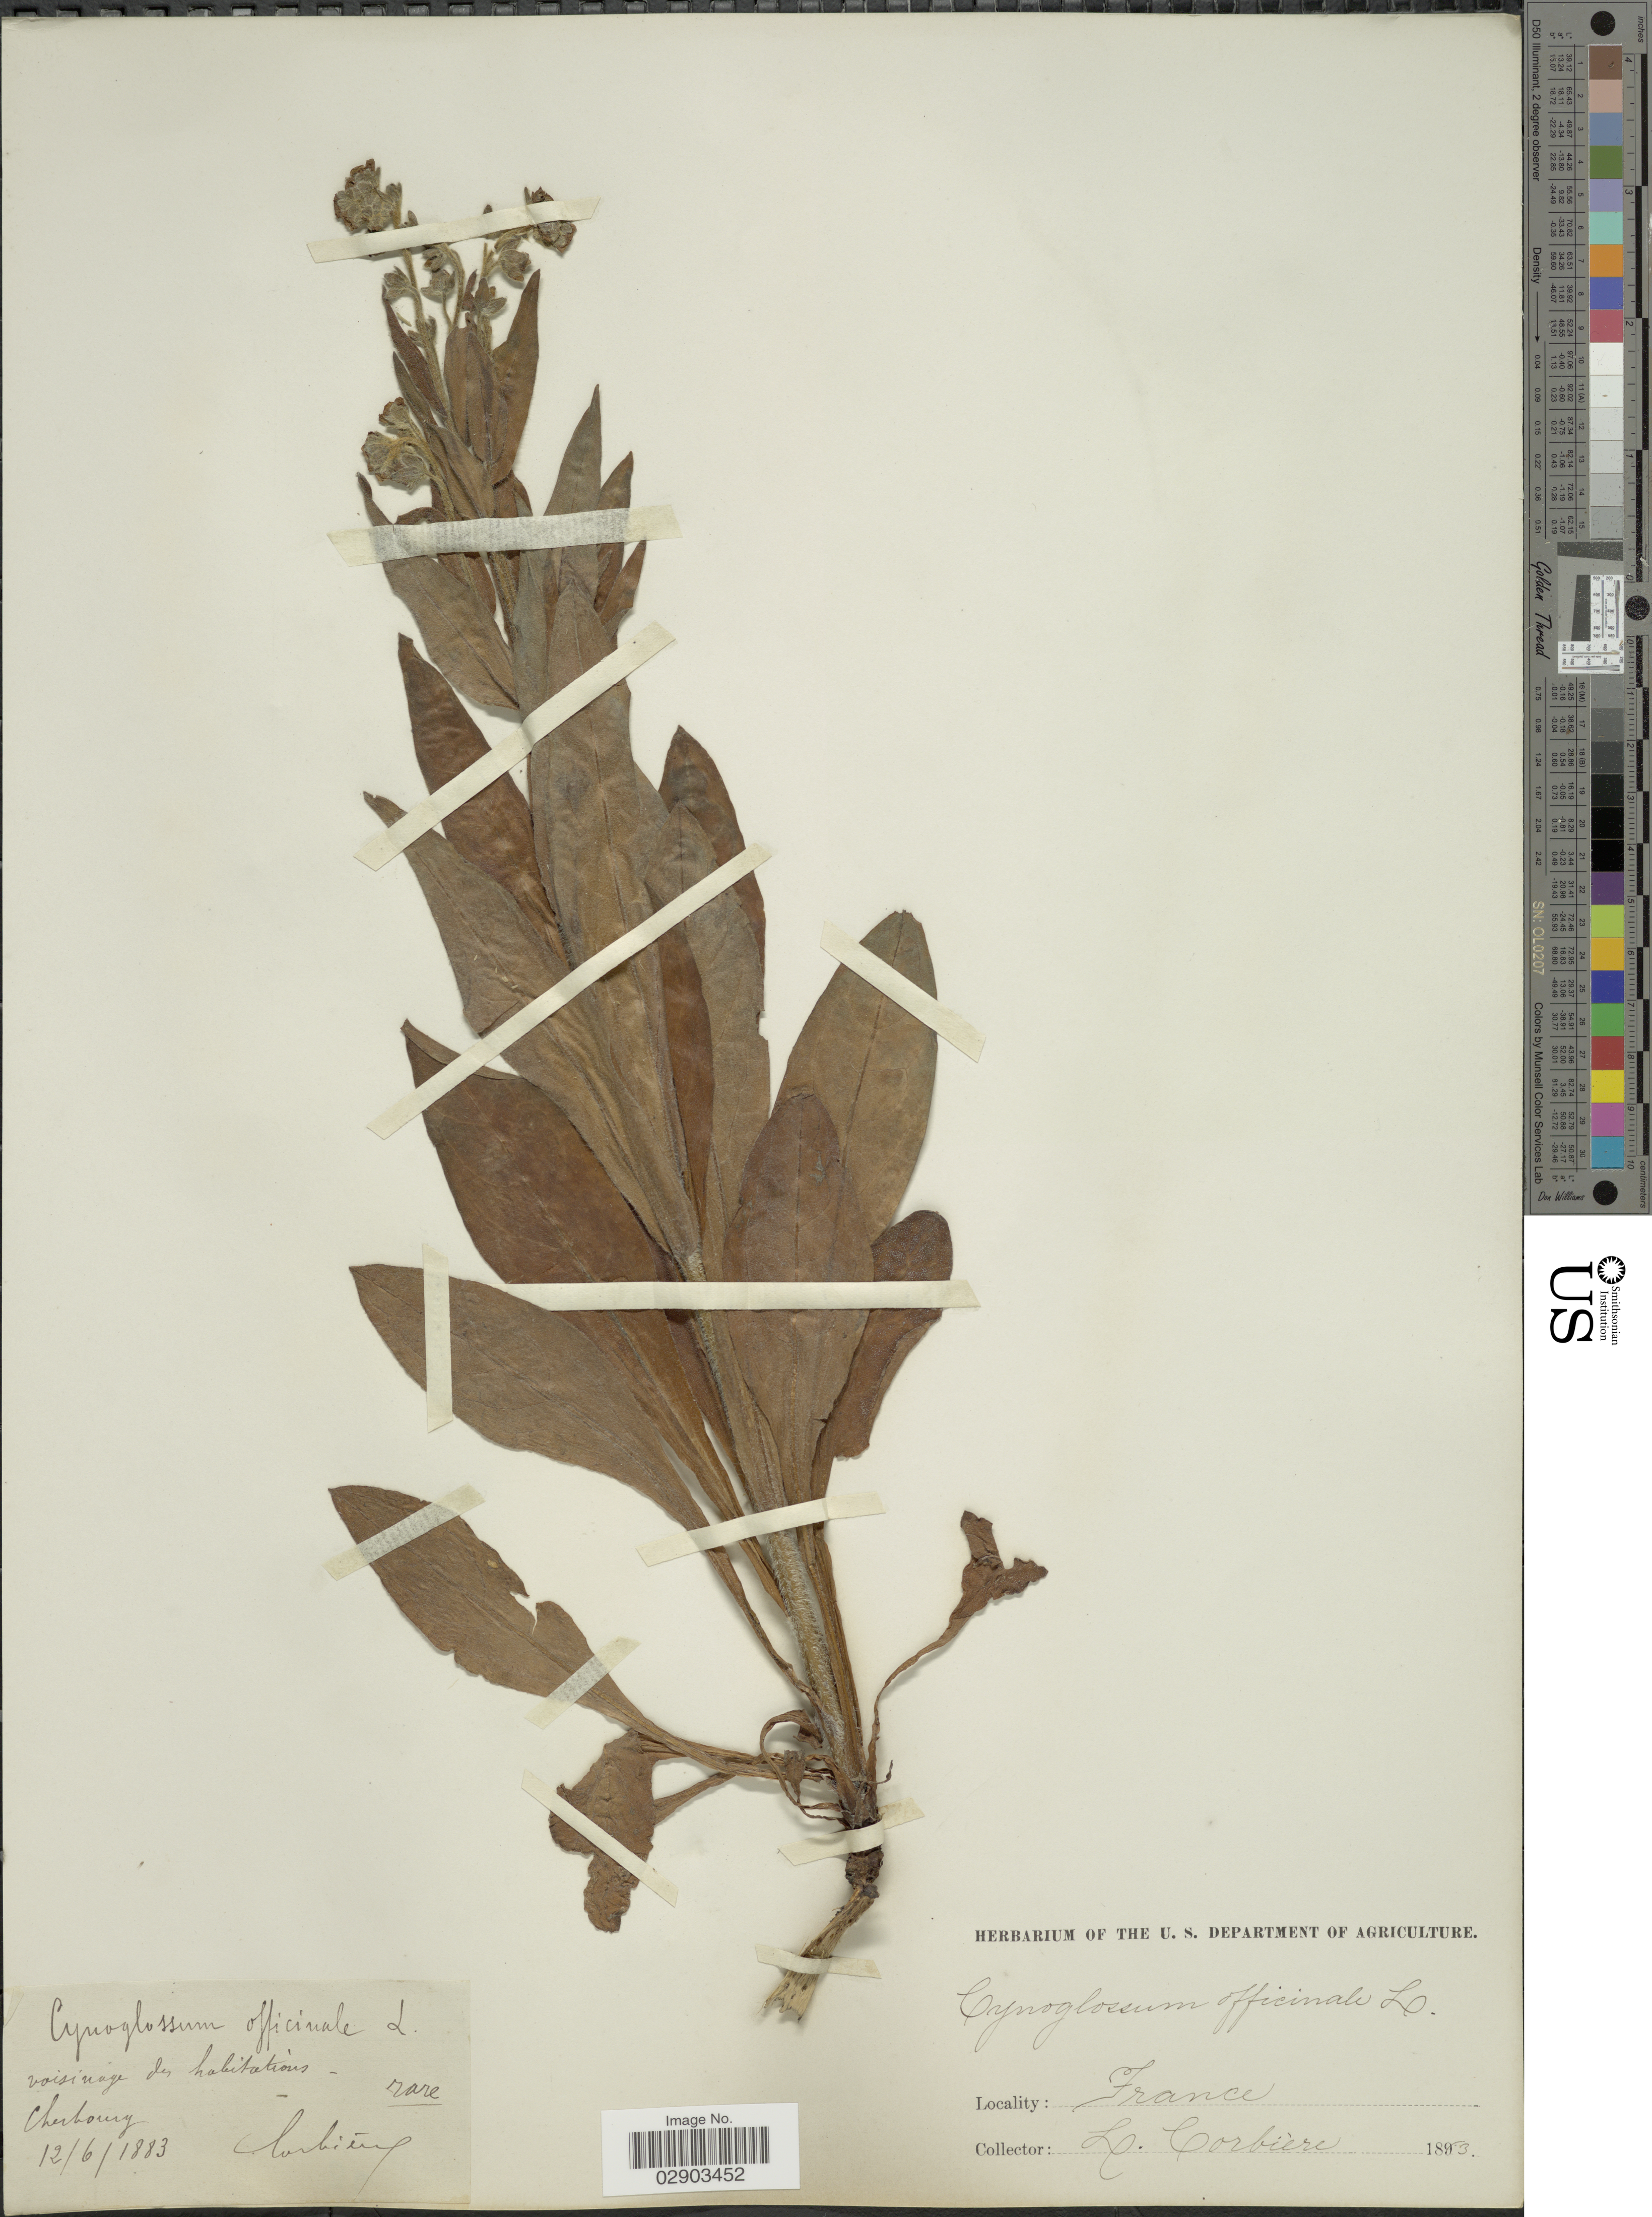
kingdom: Plantae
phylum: Tracheophyta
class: Magnoliopsida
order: Boraginales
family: Boraginaceae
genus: Cynoglossum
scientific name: Cynoglossum officinale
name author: L.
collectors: L. Corbière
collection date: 1883-06-12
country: France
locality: Cherbourg.